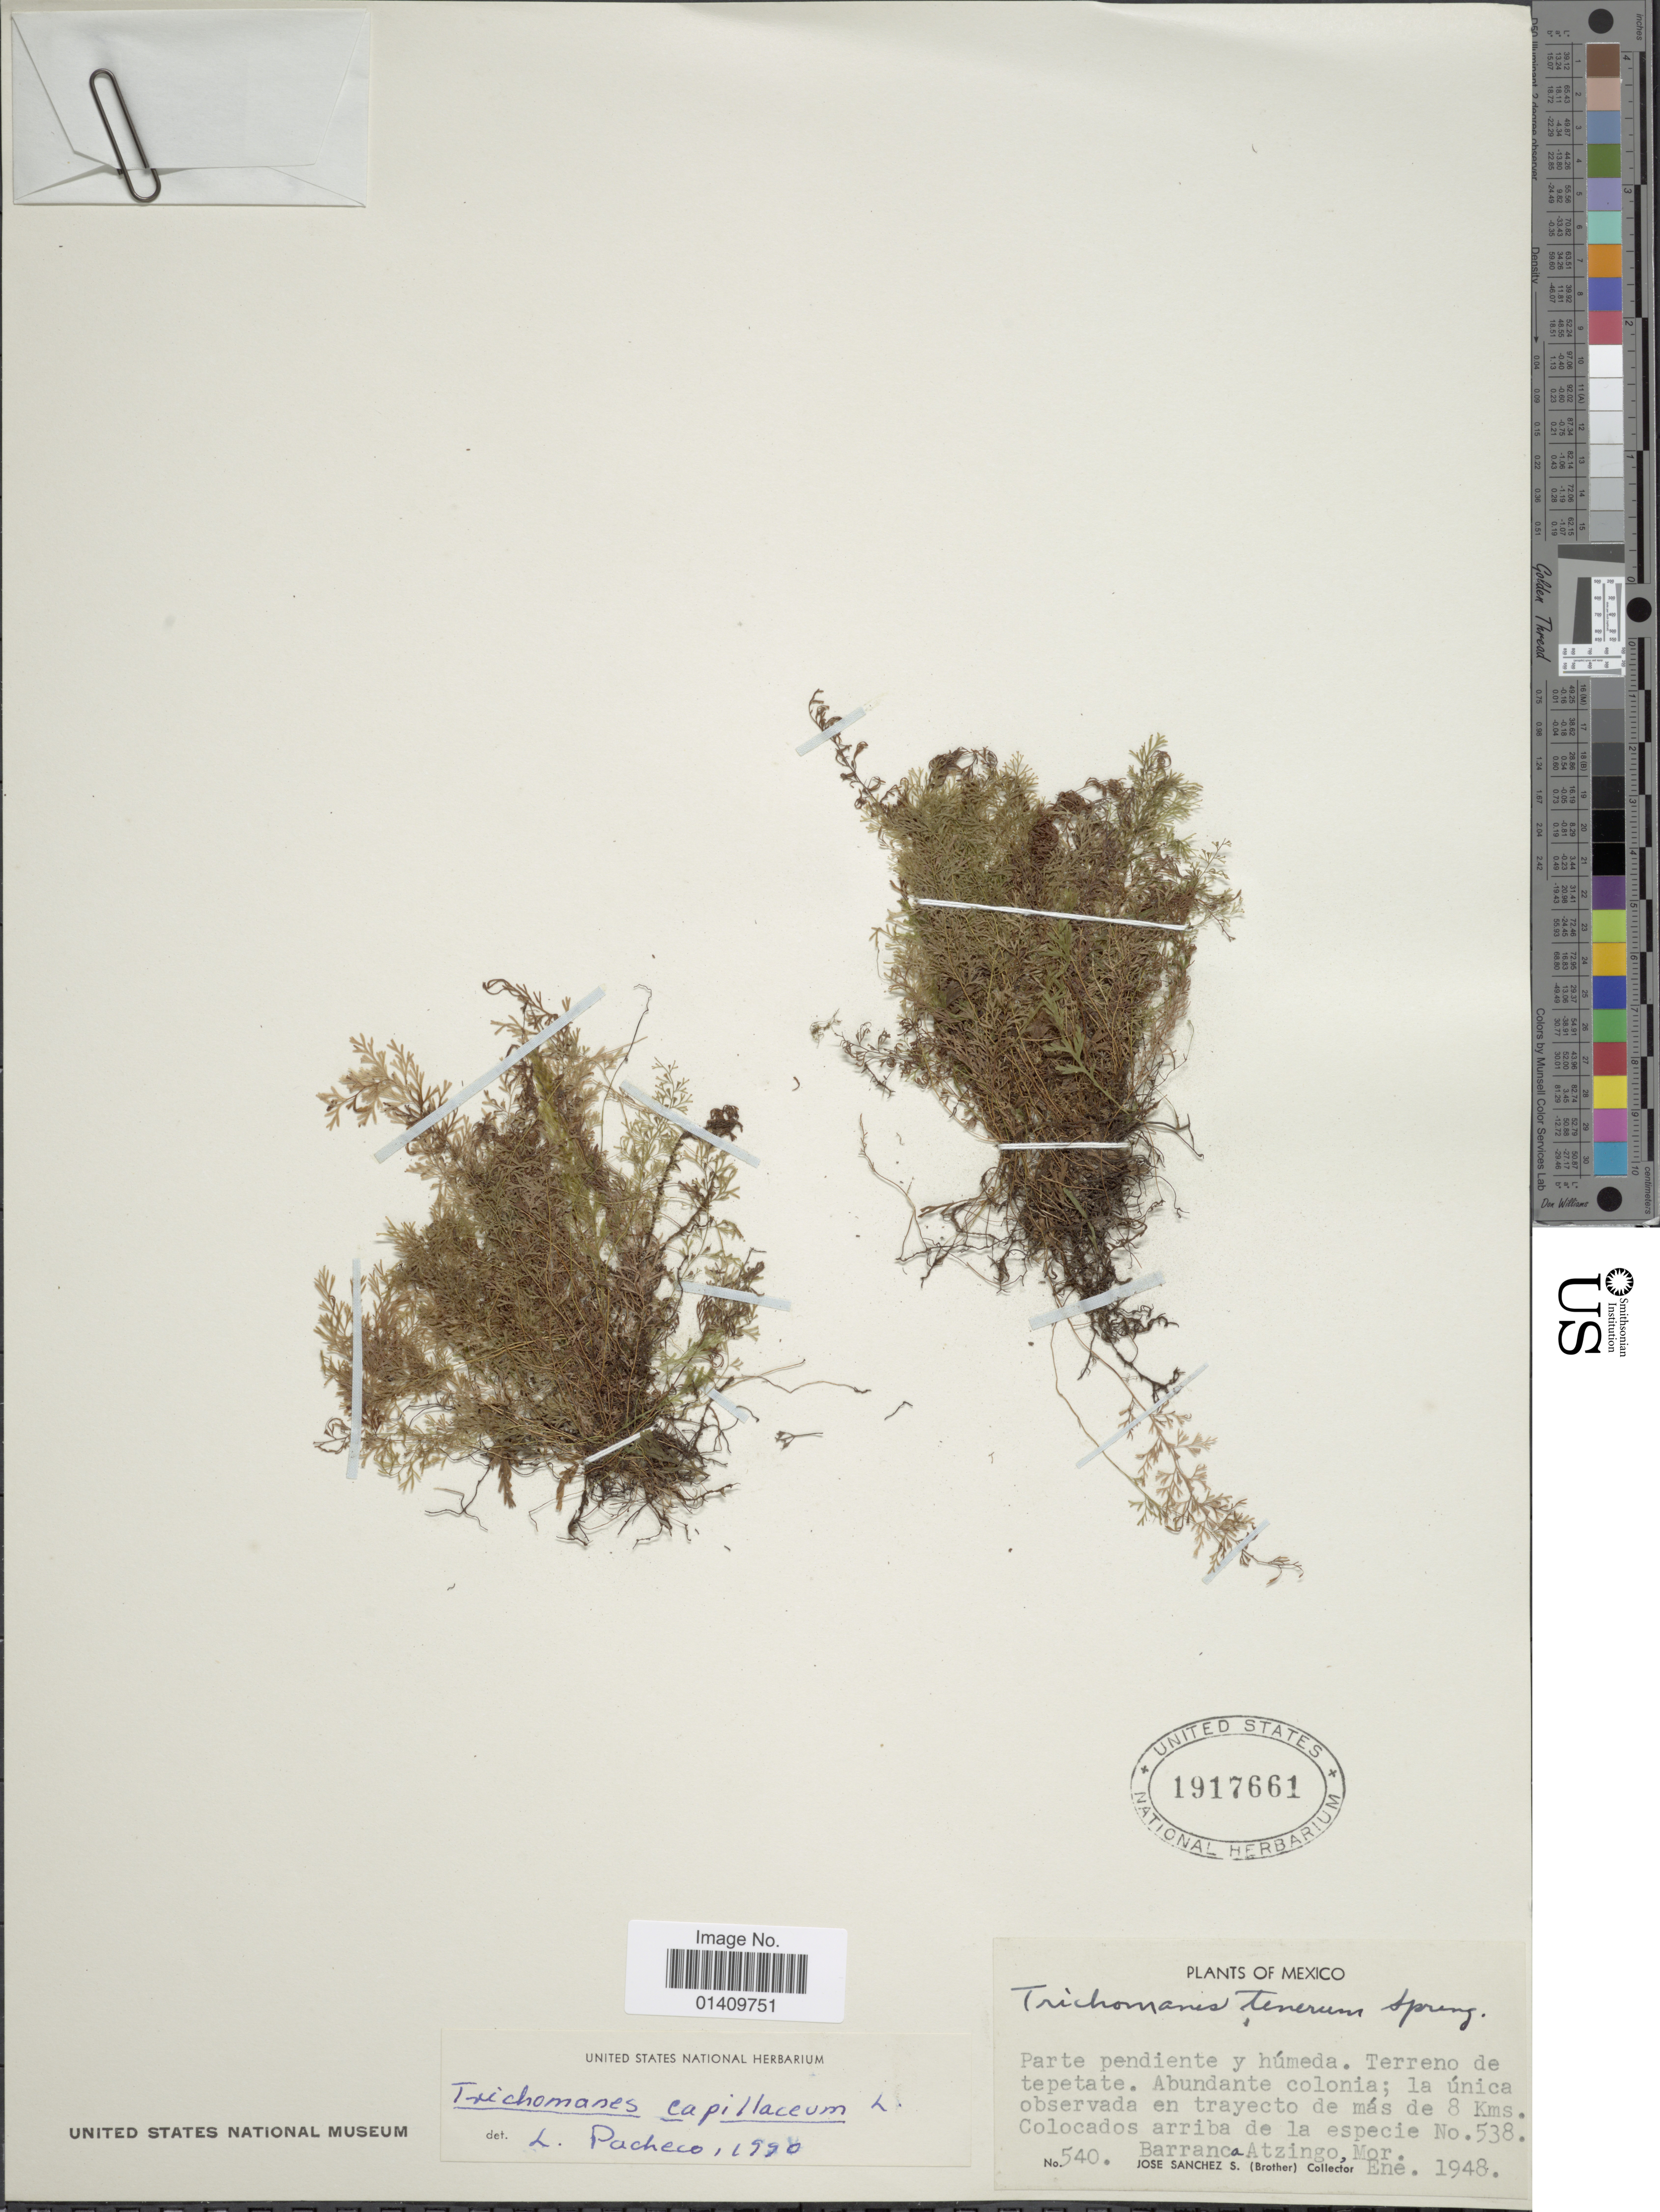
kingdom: Plantae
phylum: Tracheophyta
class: Polypodiopsida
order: Hymenophyllales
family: Hymenophyllaceae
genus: Polyphlebium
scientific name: Polyphlebium capillaceum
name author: (L.) Ebihara & Dubuisson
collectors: J. Sanchez S.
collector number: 540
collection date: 1948-01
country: Mexico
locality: Abundante colonia la unica observade en trayecto de mas de 8 km s Colocados arriba de la especie Barrancas Atzingo, Mor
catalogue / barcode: US 1917661